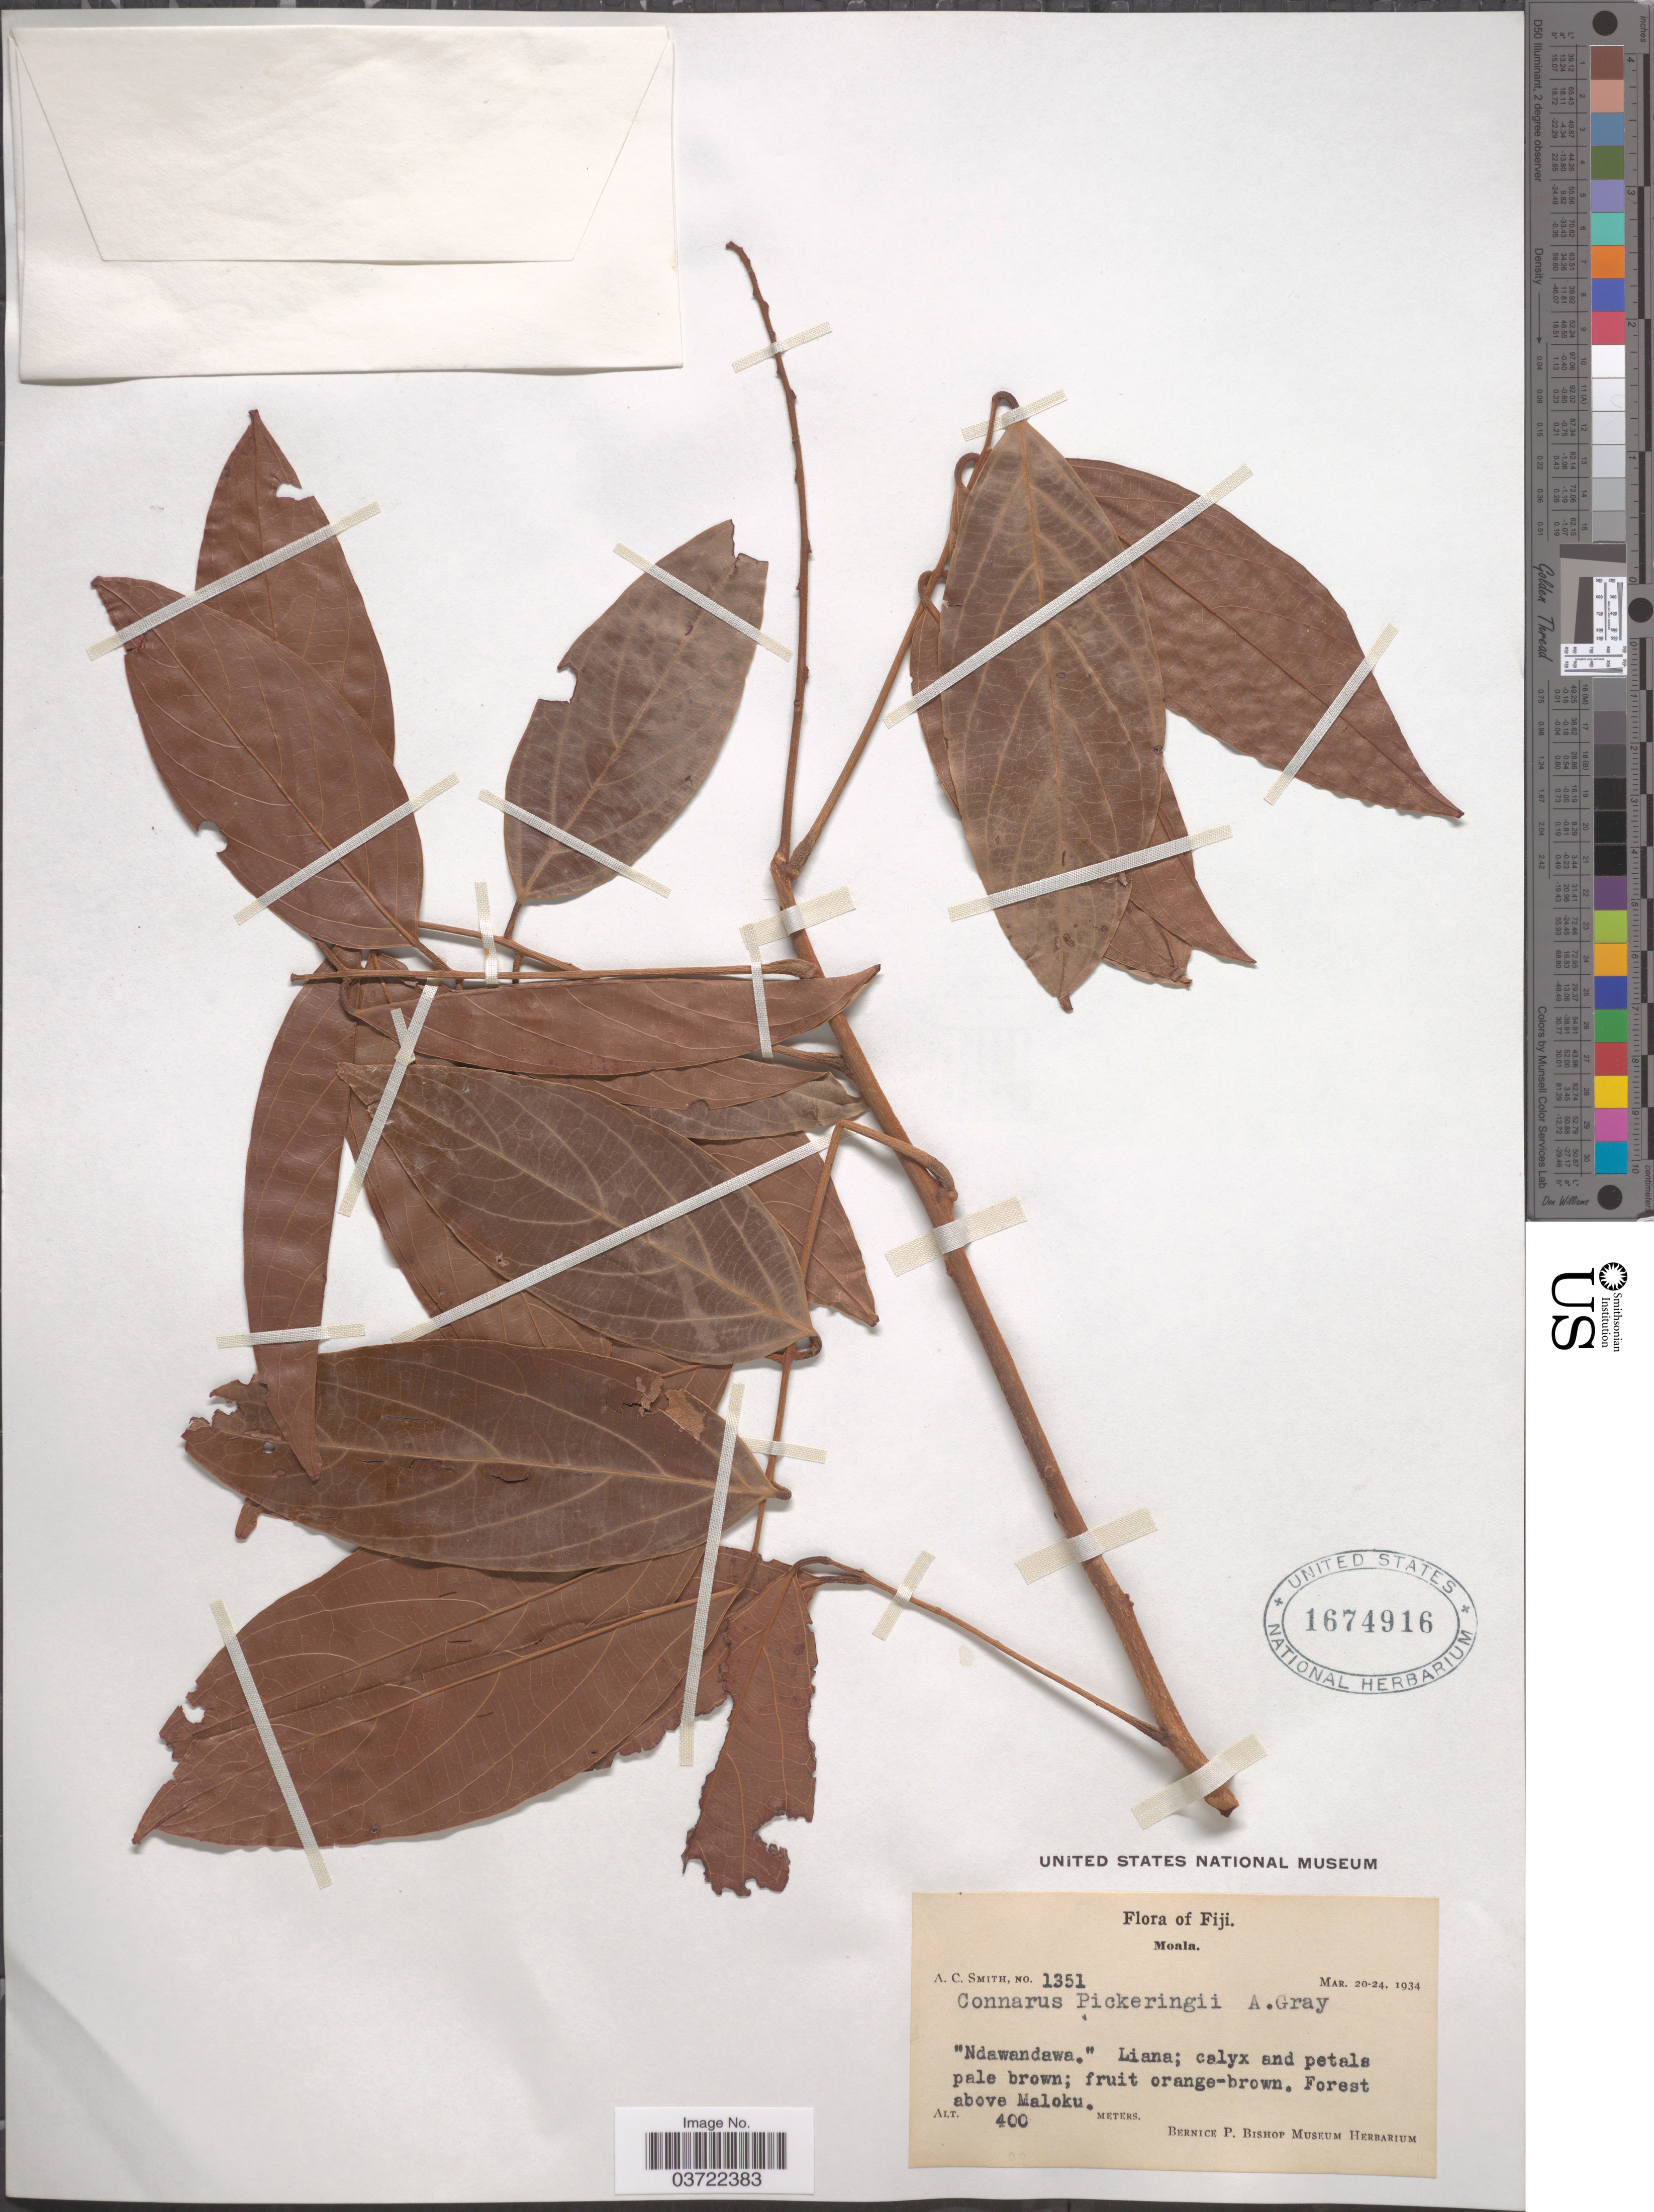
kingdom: Plantae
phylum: Tracheophyta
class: Magnoliopsida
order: Oxalidales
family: Connaraceae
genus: Connarus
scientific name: Connarus pickeringii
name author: A. Gray in Wilkes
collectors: A. C. Smith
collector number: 1351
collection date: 1934-03-20/1934-03-24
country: Fiji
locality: Moala. Forest above Maloku.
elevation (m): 400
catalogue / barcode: US 1674916